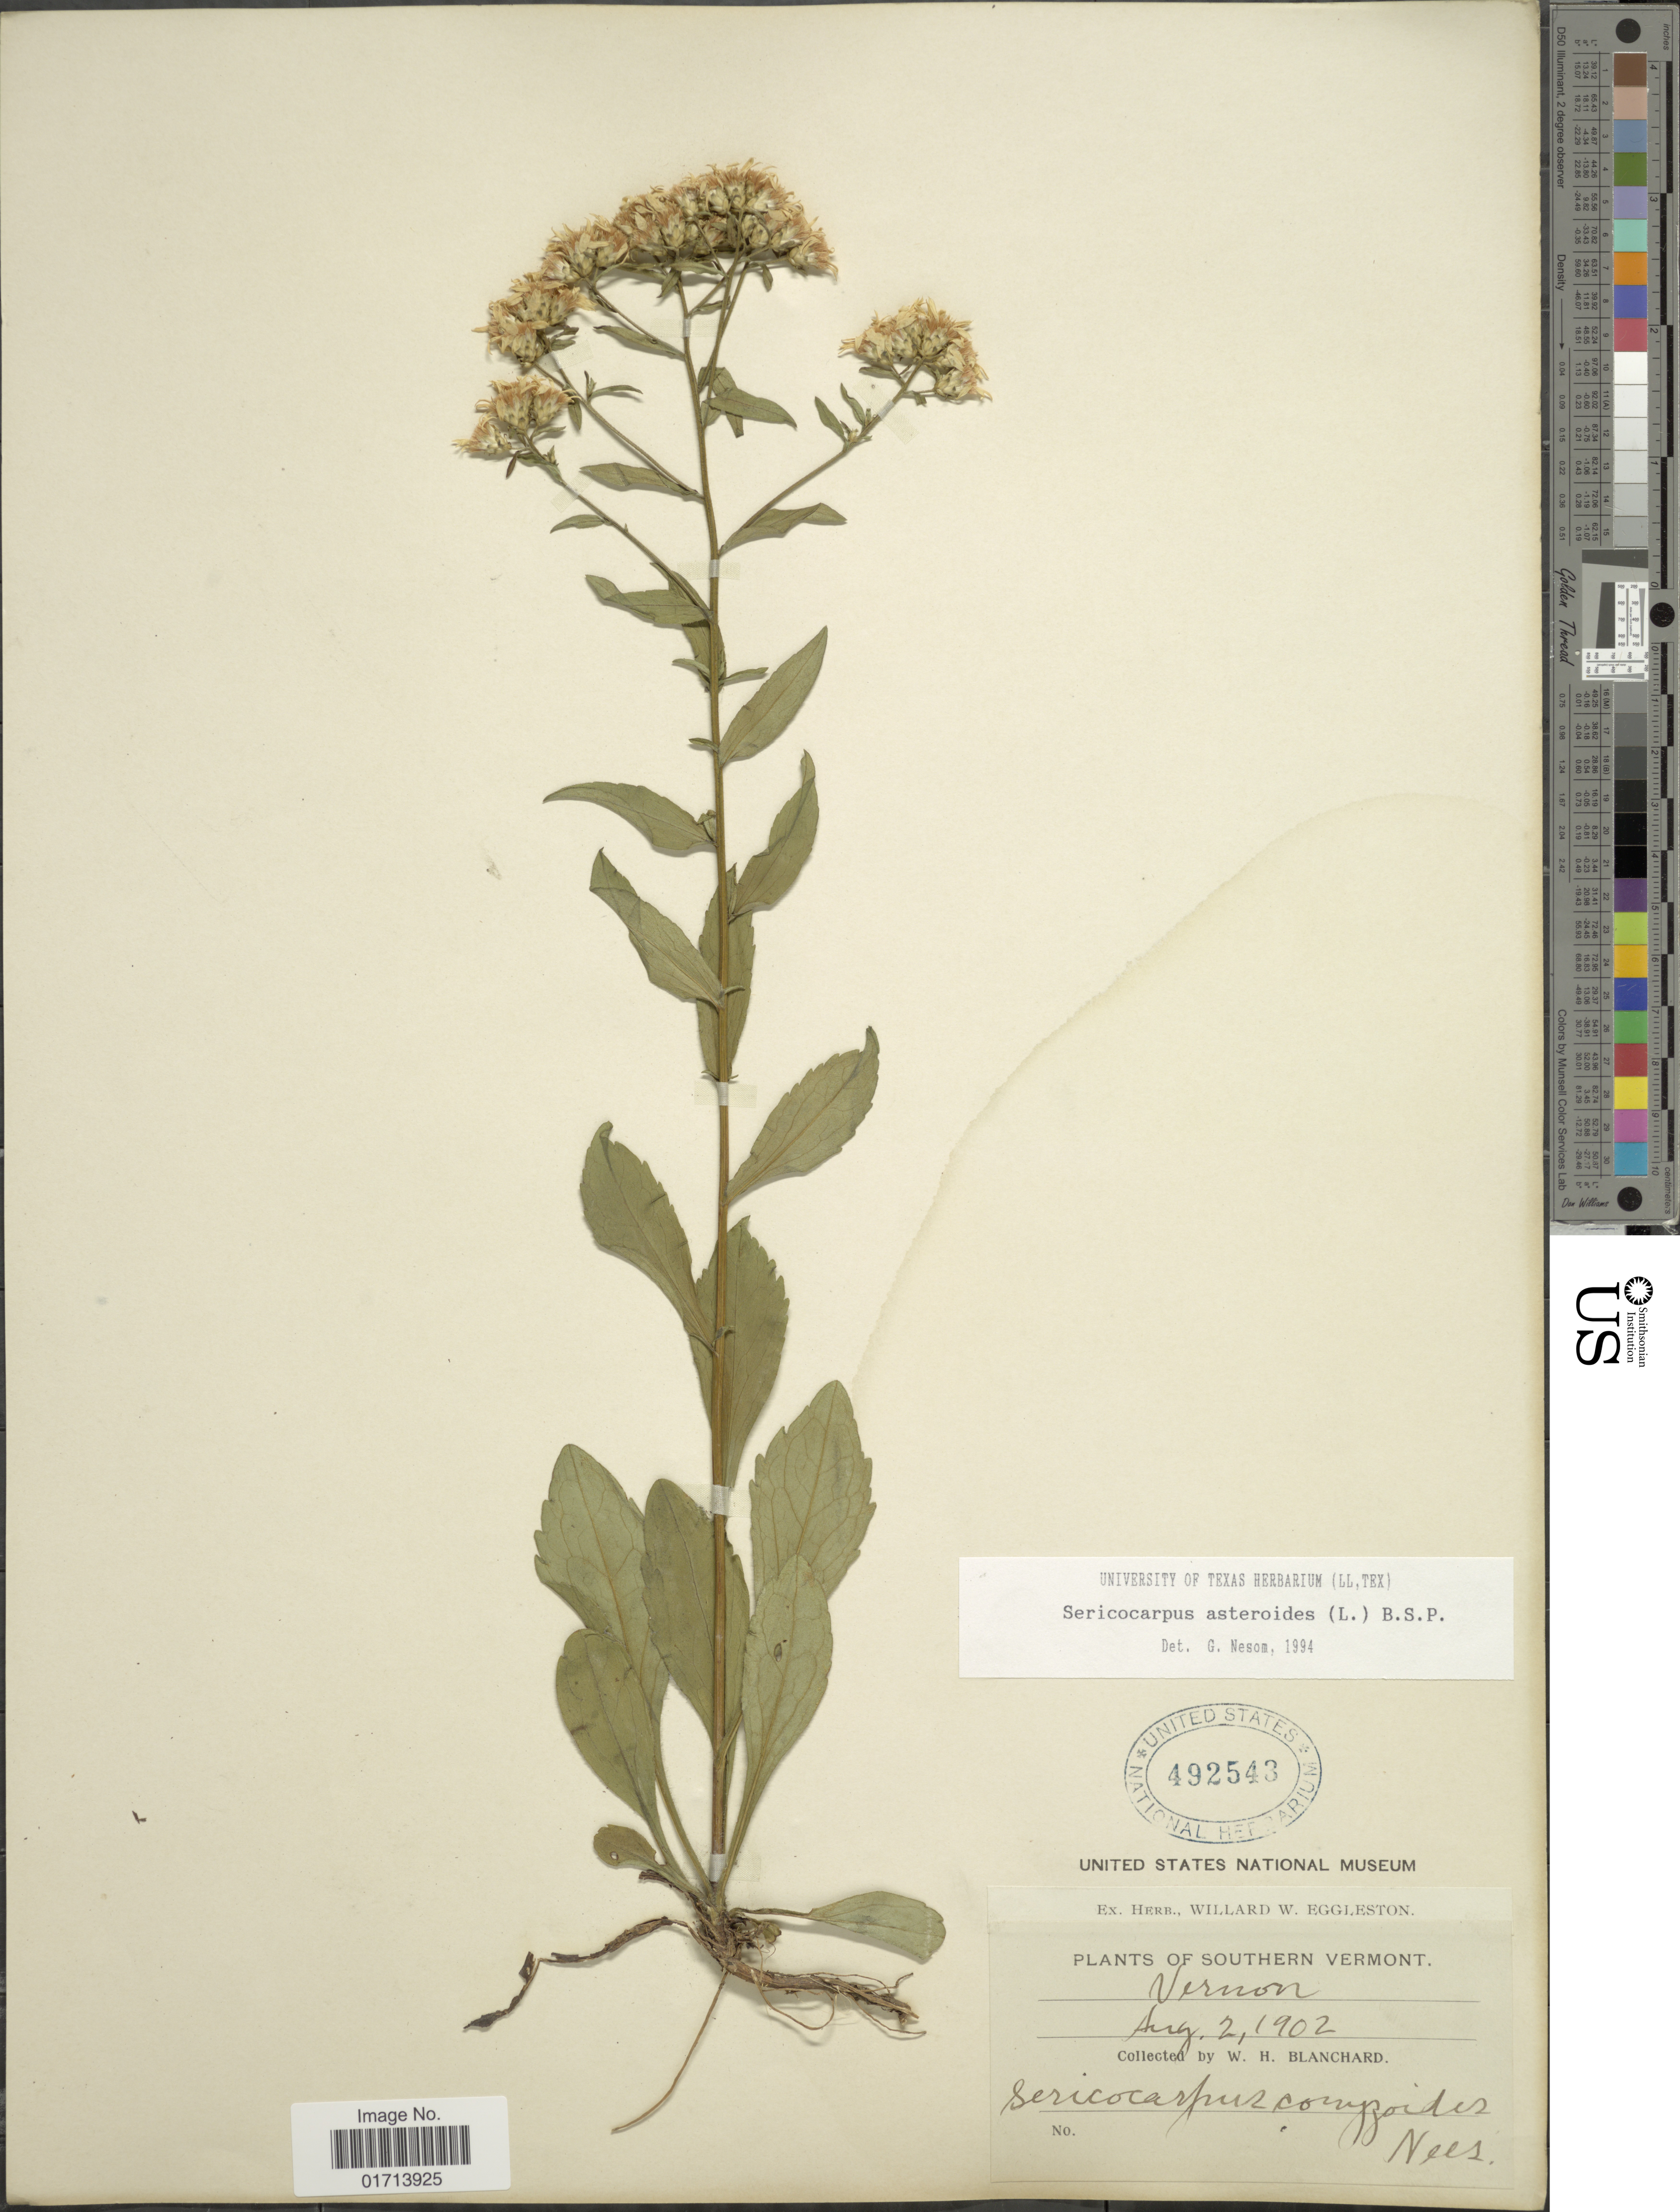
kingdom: Plantae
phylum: Tracheophyta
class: Magnoliopsida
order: Asterales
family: Asteraceae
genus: Sericocarpus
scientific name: Sericocarpus asteroides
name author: (L.) Britton, Stearns & Poggenb.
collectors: W. H. Blanchard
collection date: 1902-08-02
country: United States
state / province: Vermont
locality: Southern Vermont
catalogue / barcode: US 492543